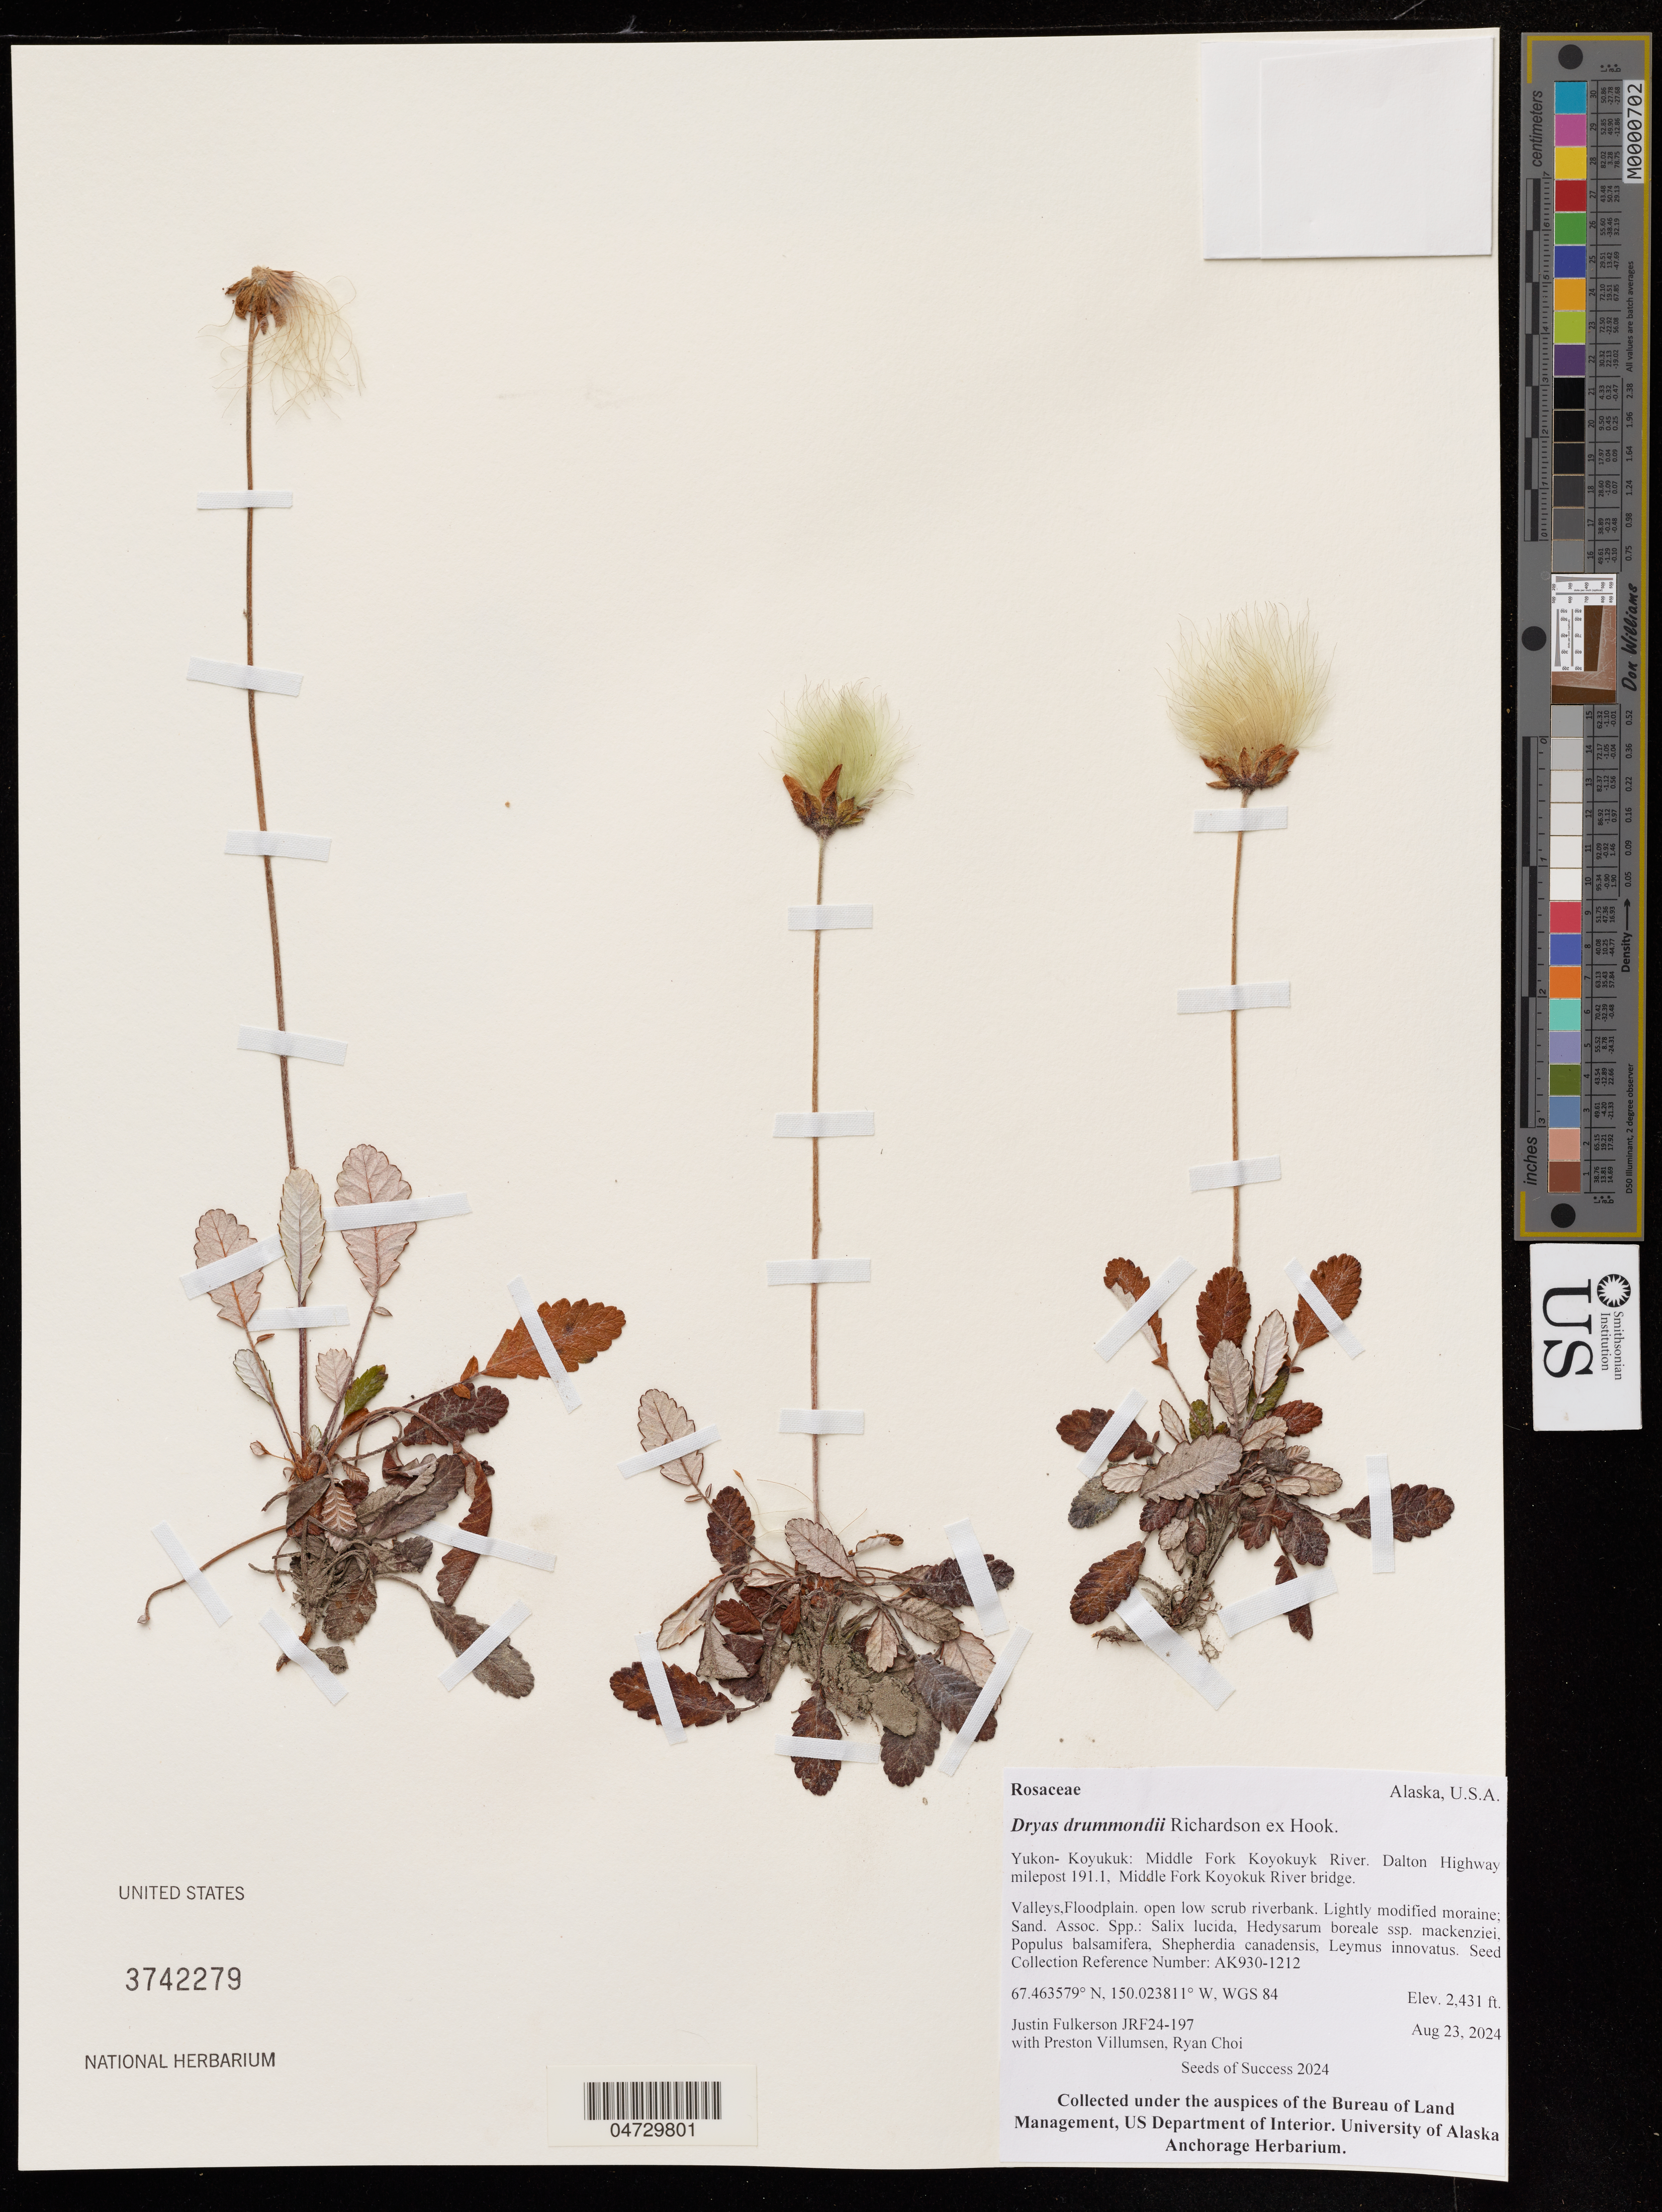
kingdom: Plantae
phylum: Tracheophyta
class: Magnoliopsida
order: Rosales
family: Rosaceae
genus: Dryas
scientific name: Dryas drummondii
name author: Hook. & Richardson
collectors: J. Fulkerson, P. Villumsen & R. Choi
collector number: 24-197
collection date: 2024-08-23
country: United States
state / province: Alaska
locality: Yukon- Koyukuk: Middle Fork Koyokuyk River. Dalton Highway milepost 191.1, Middle Fork Koyokuk River bridge.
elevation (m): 741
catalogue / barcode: US 3742279